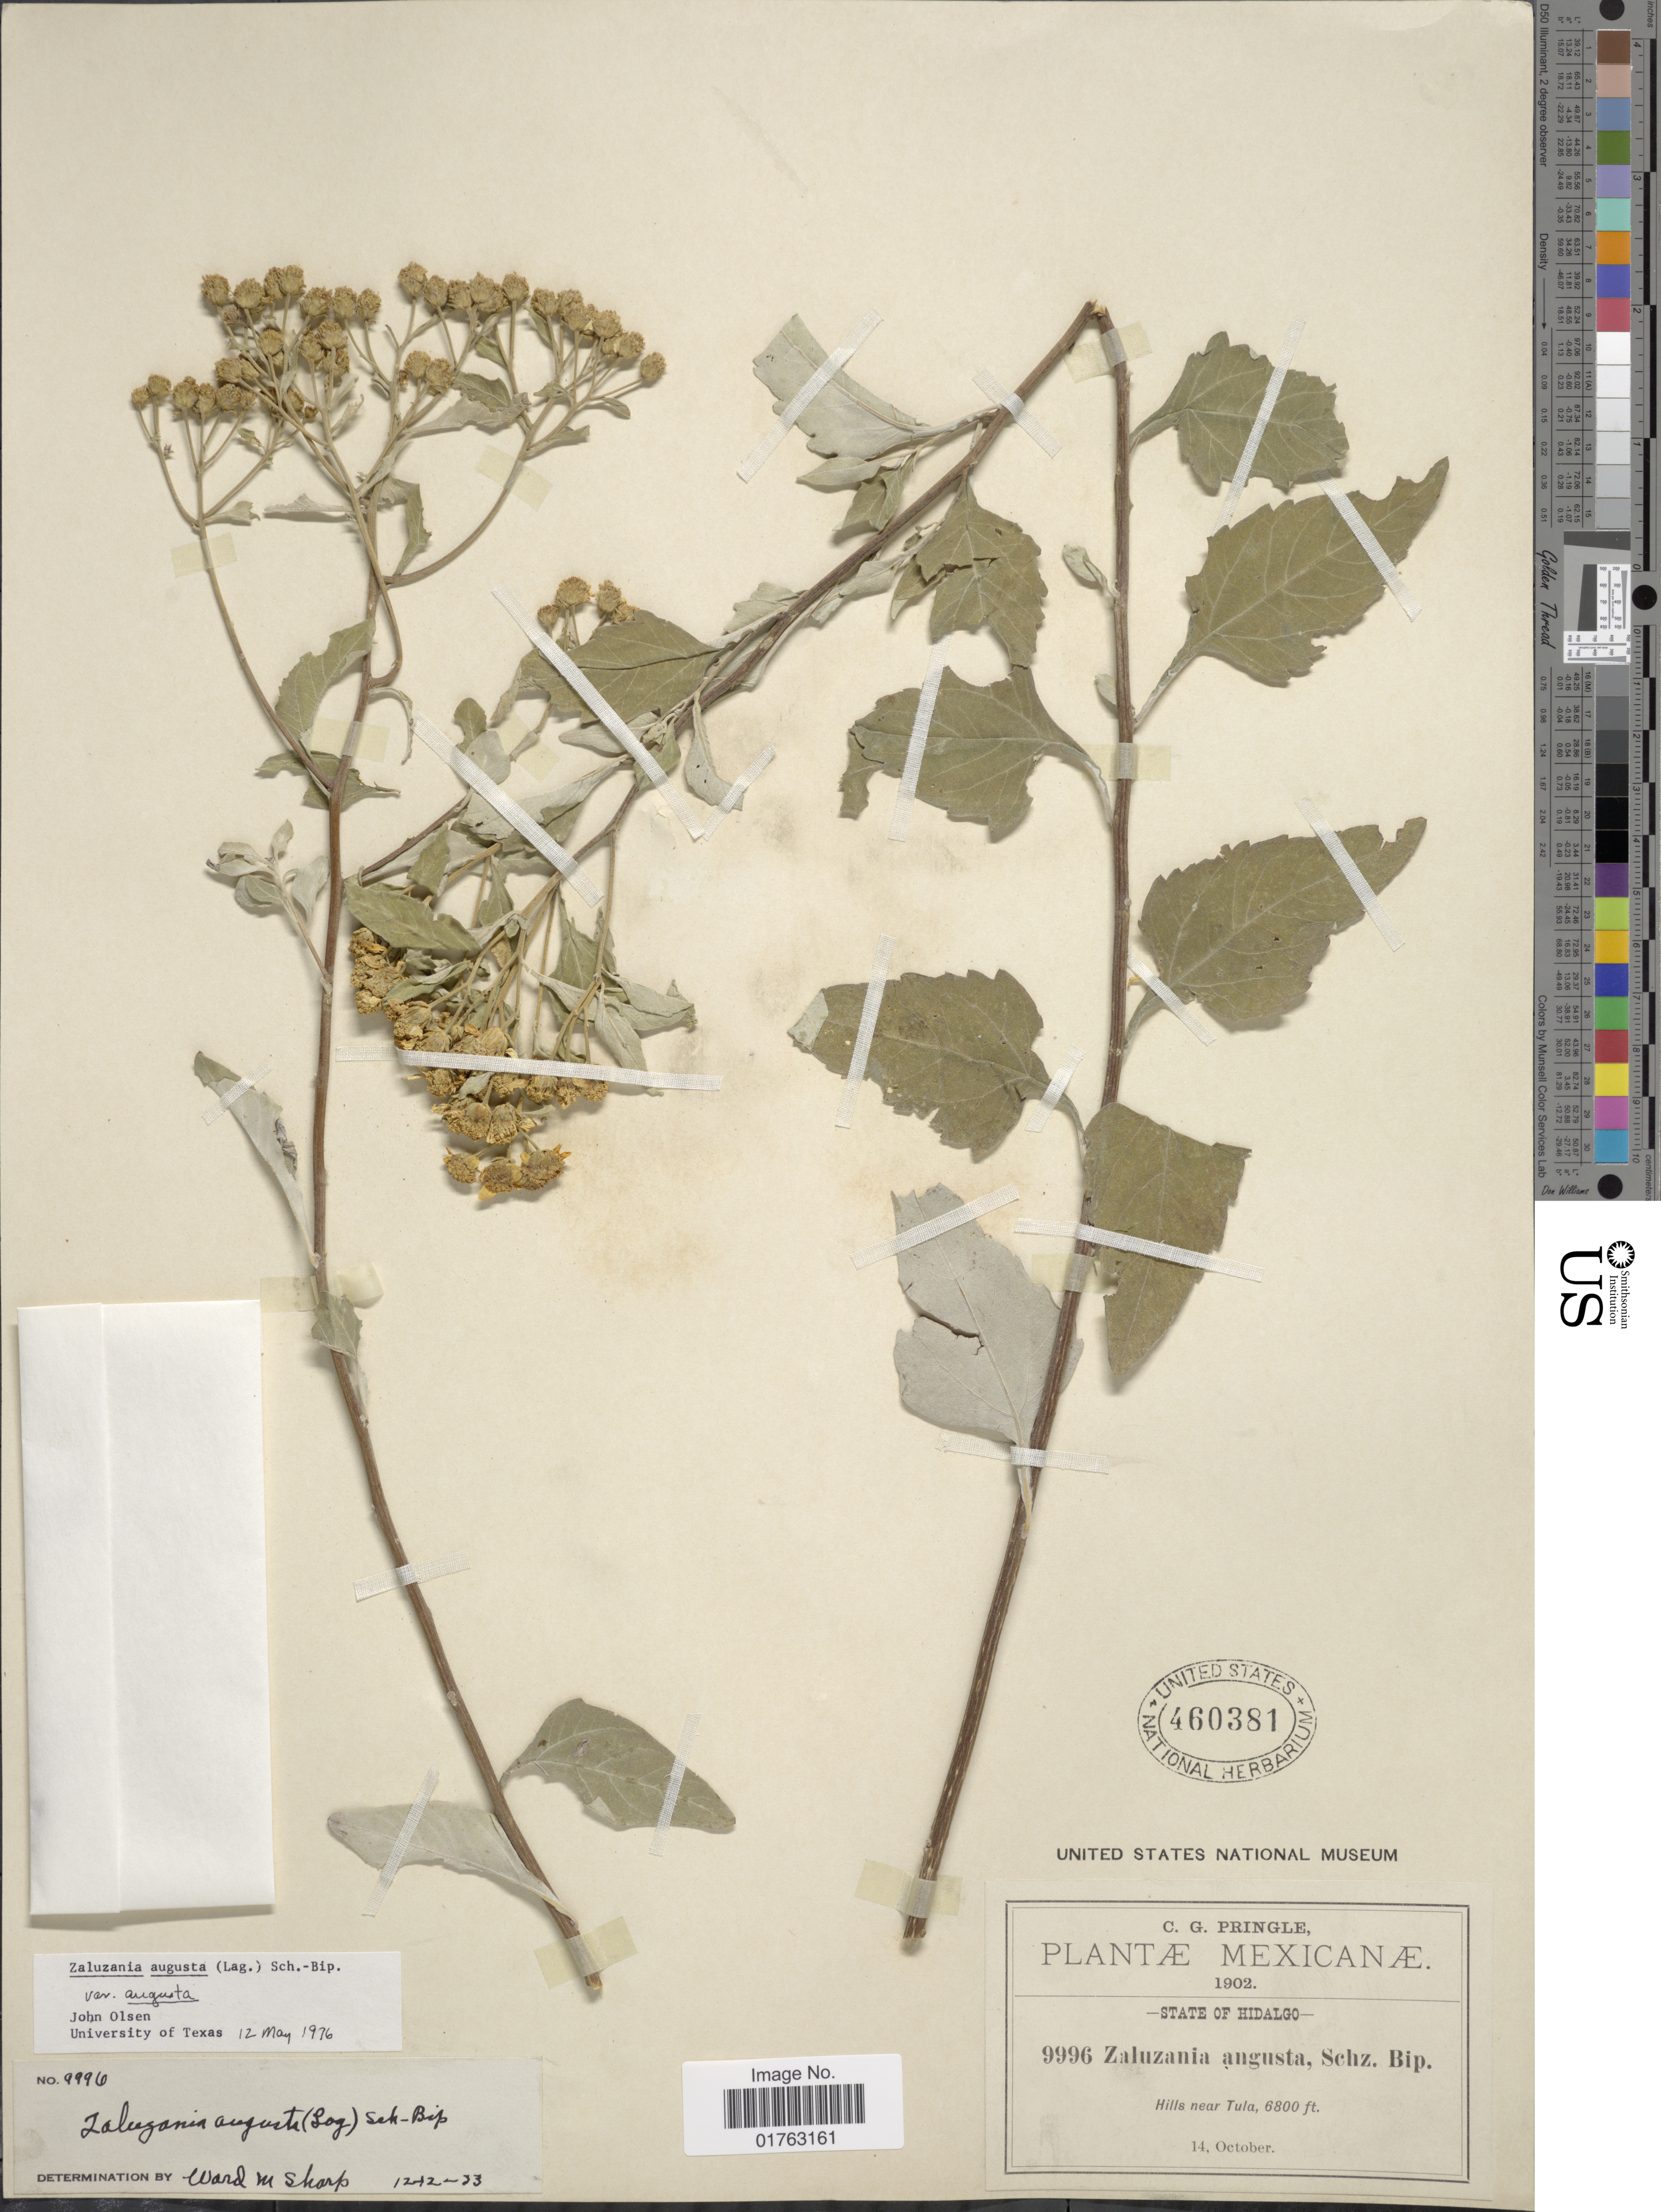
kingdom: Plantae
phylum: Tracheophyta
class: Magnoliopsida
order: Asterales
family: Asteraceae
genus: Zaluzania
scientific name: Zaluzania angusta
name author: (Lag.) Sch. Bip.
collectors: C. G. Pringle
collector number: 9996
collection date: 1902-10-14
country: Mexico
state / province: Hidalgo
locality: Hills near Tula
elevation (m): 2073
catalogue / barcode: US 460381